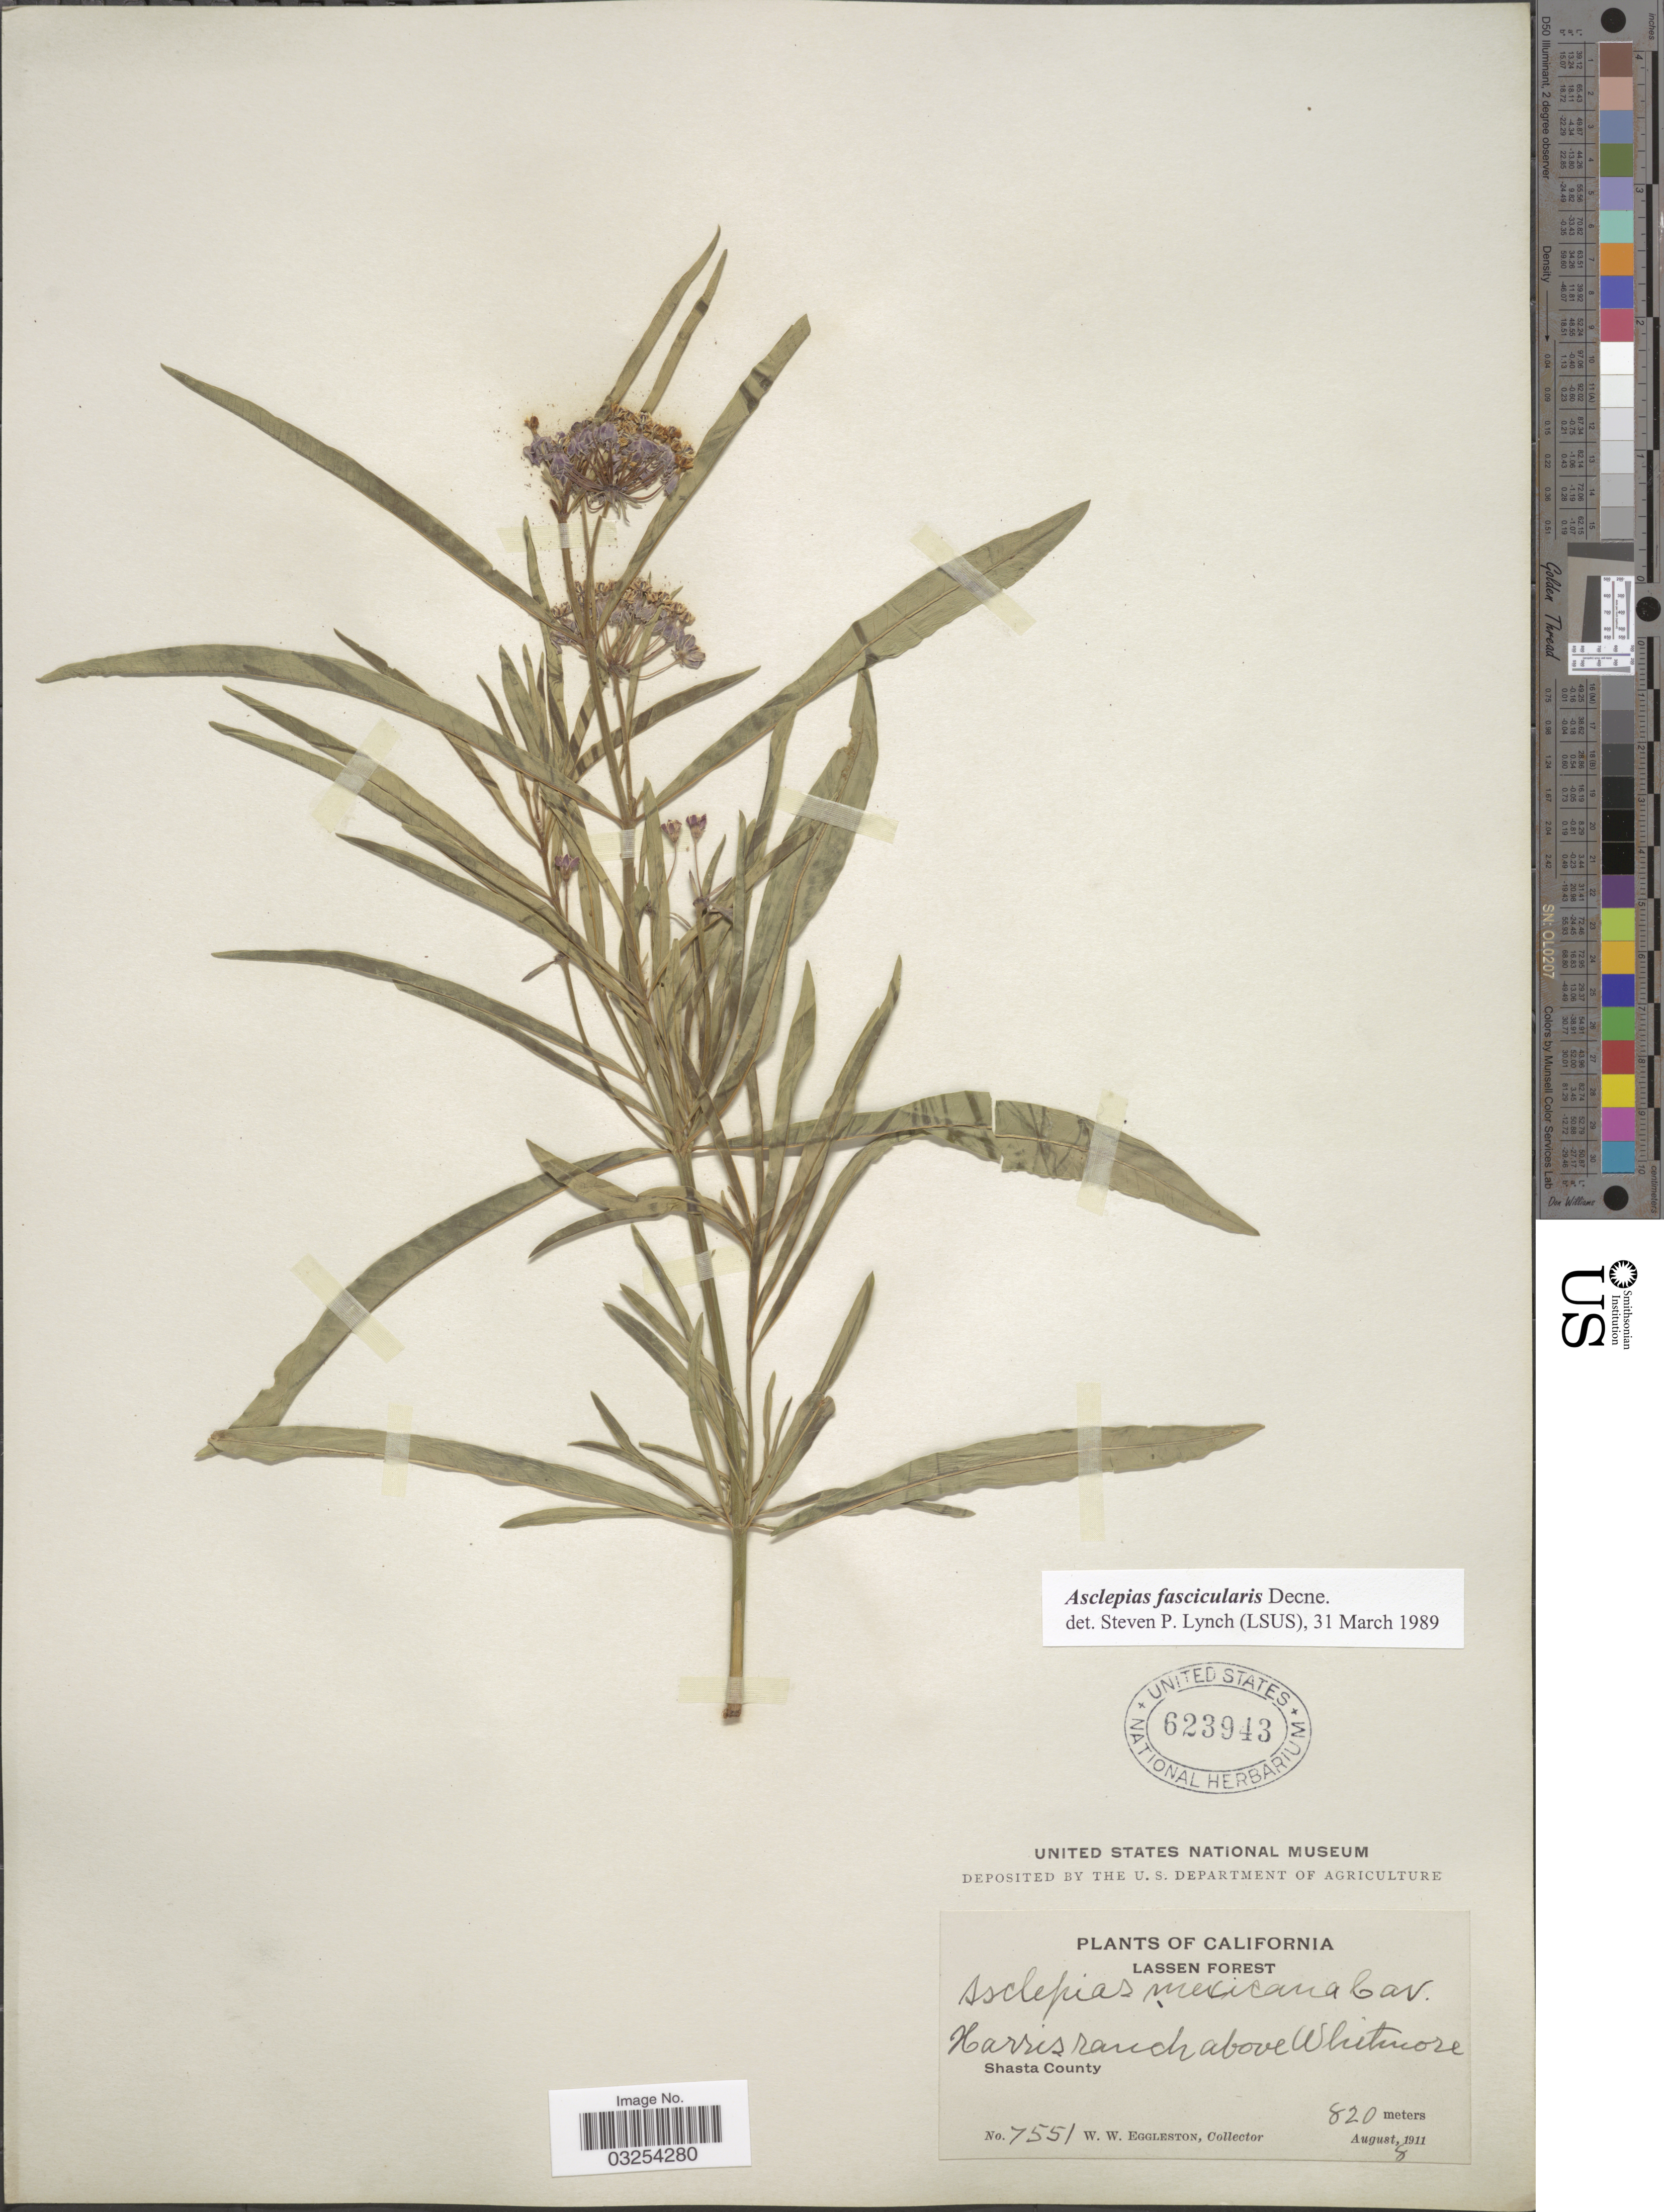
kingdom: Plantae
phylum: Tracheophyta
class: Magnoliopsida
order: Gentianales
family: Apocynaceae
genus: Asclepias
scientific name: Asclepias fascicularis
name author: Decne.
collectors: W. W. Eggleston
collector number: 7551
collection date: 1911-08-08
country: United States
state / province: California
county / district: Shasta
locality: Lassen Forest. Harris ranch above Whitmore. Shasta County.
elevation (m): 820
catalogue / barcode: US 623943